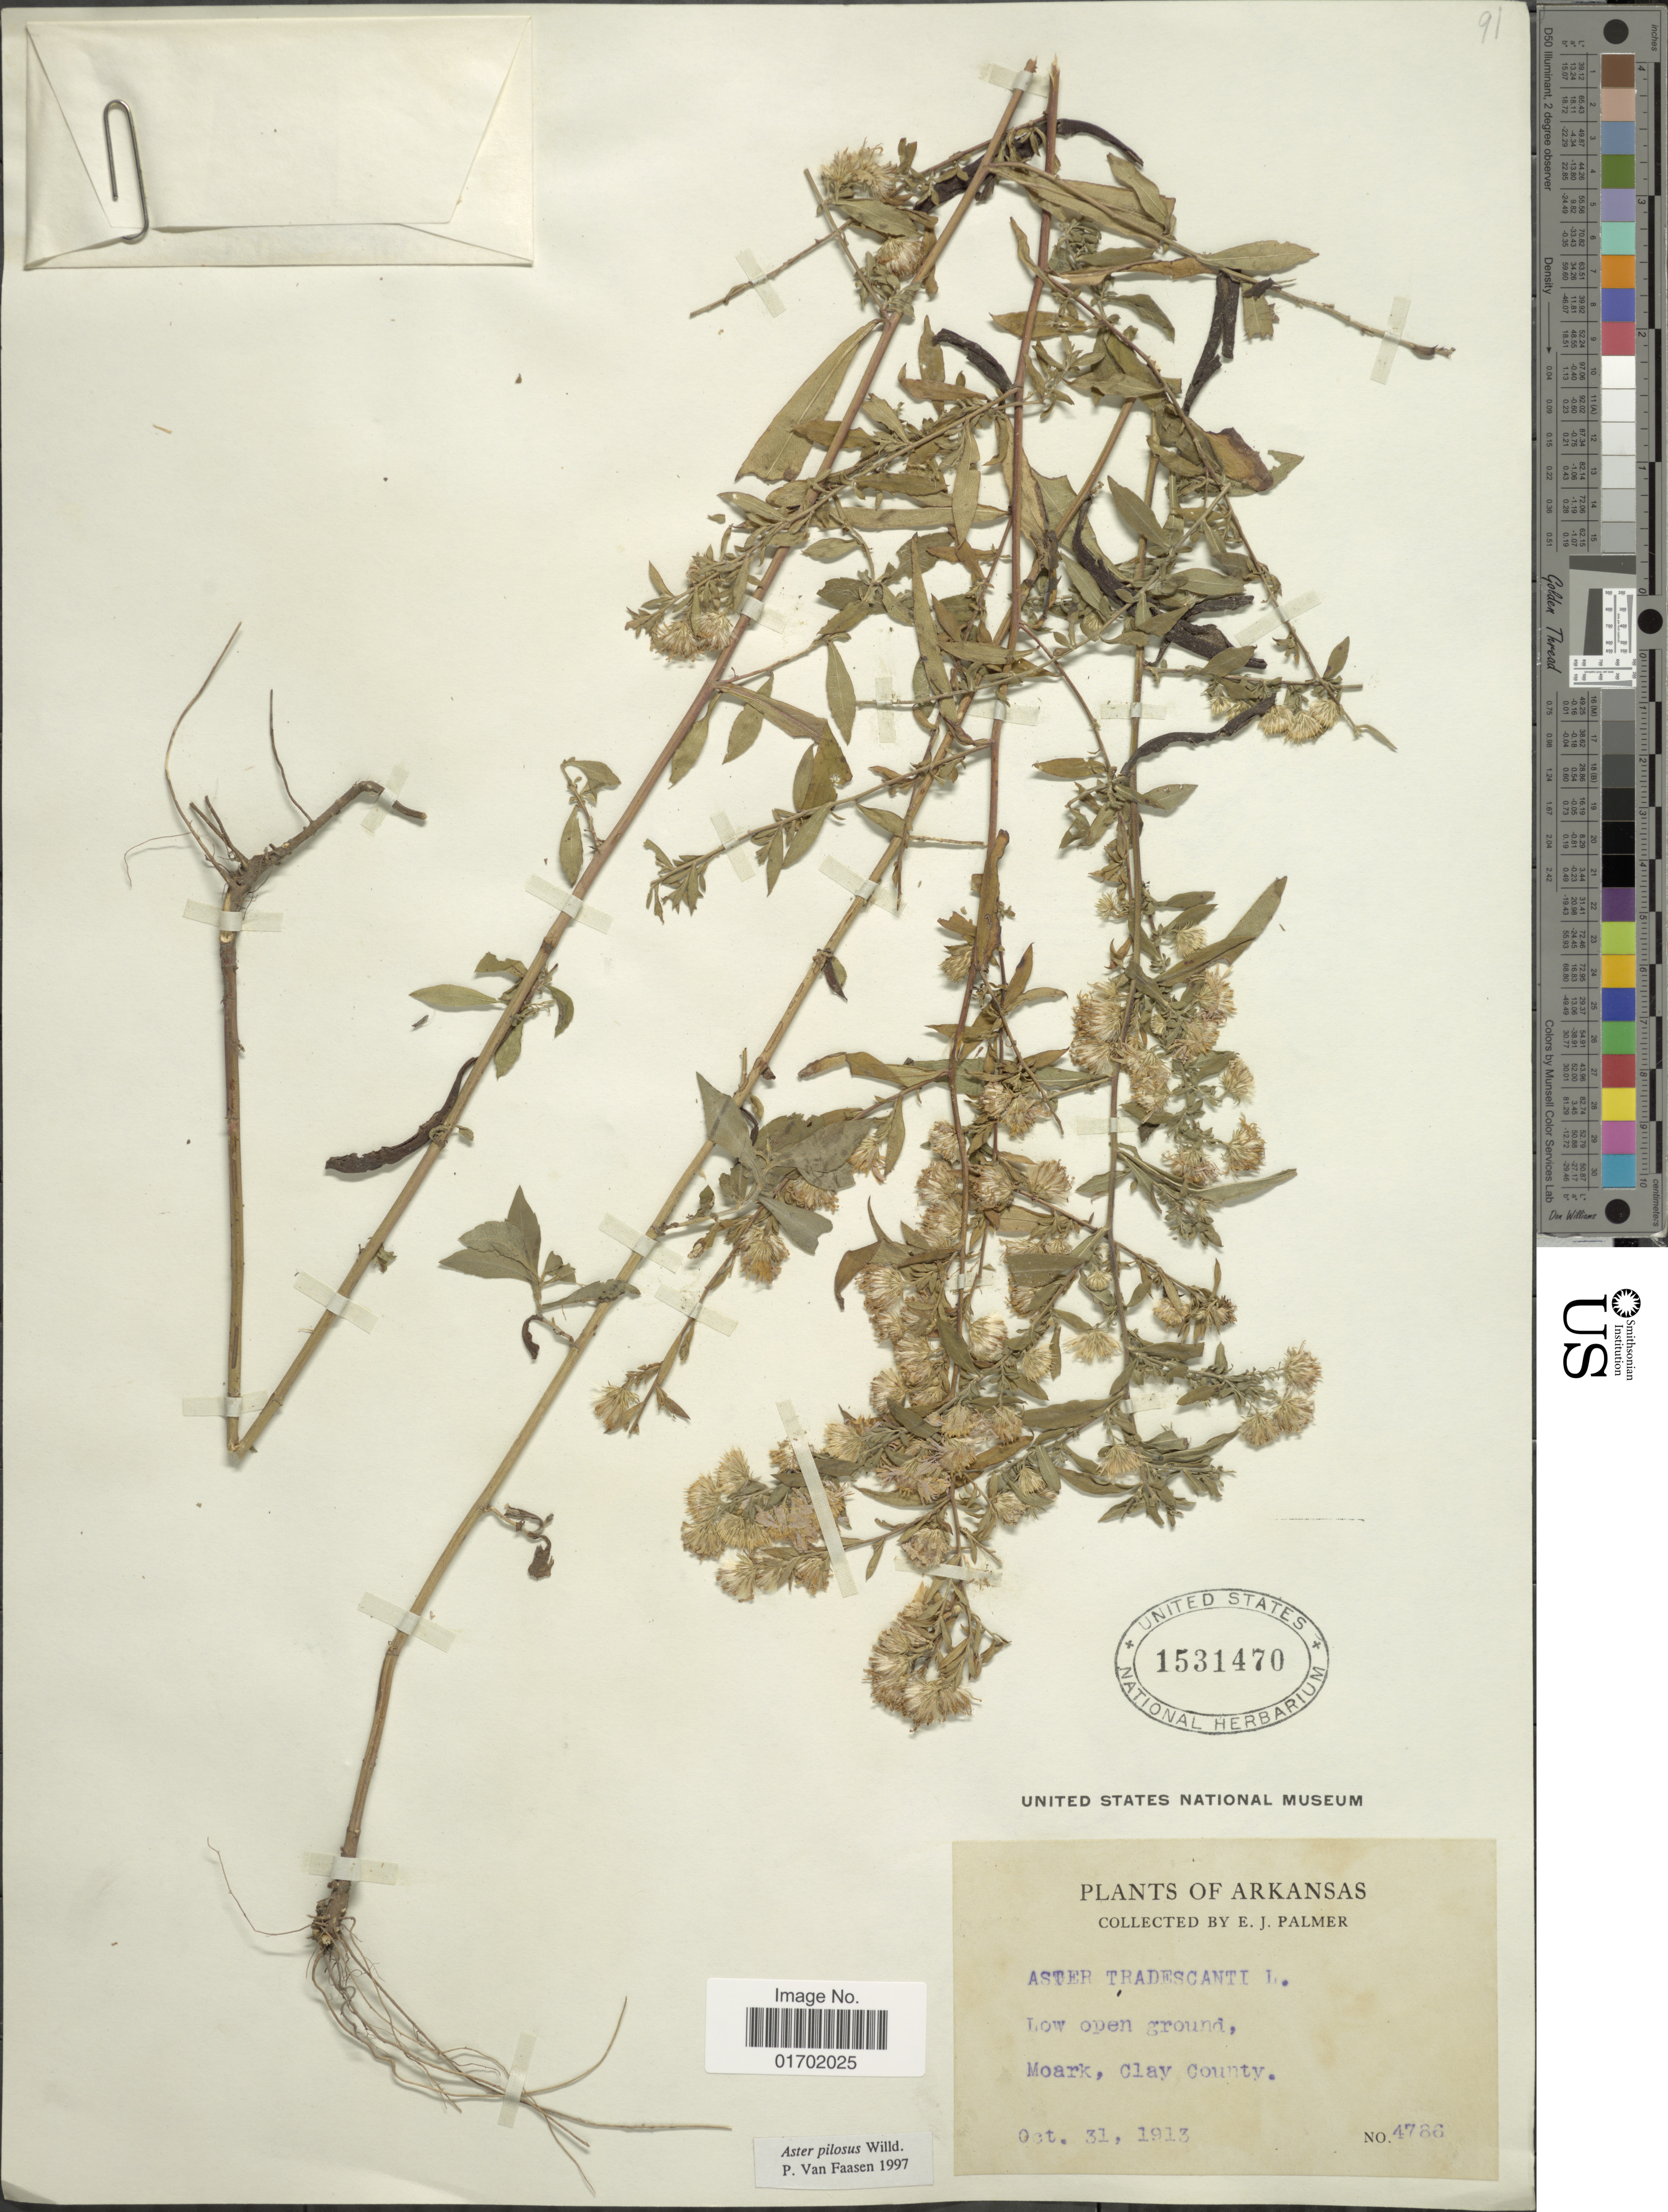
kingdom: Plantae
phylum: Tracheophyta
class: Magnoliopsida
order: Asterales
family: Asteraceae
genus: Symphyotrichum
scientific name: Symphyotrichum pilosum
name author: (Willd.) G.L. Nesom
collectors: E. J. Palmer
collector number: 4786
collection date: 1913-10-31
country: United States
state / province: Arkansas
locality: Moark, Clay County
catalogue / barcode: US 1531470